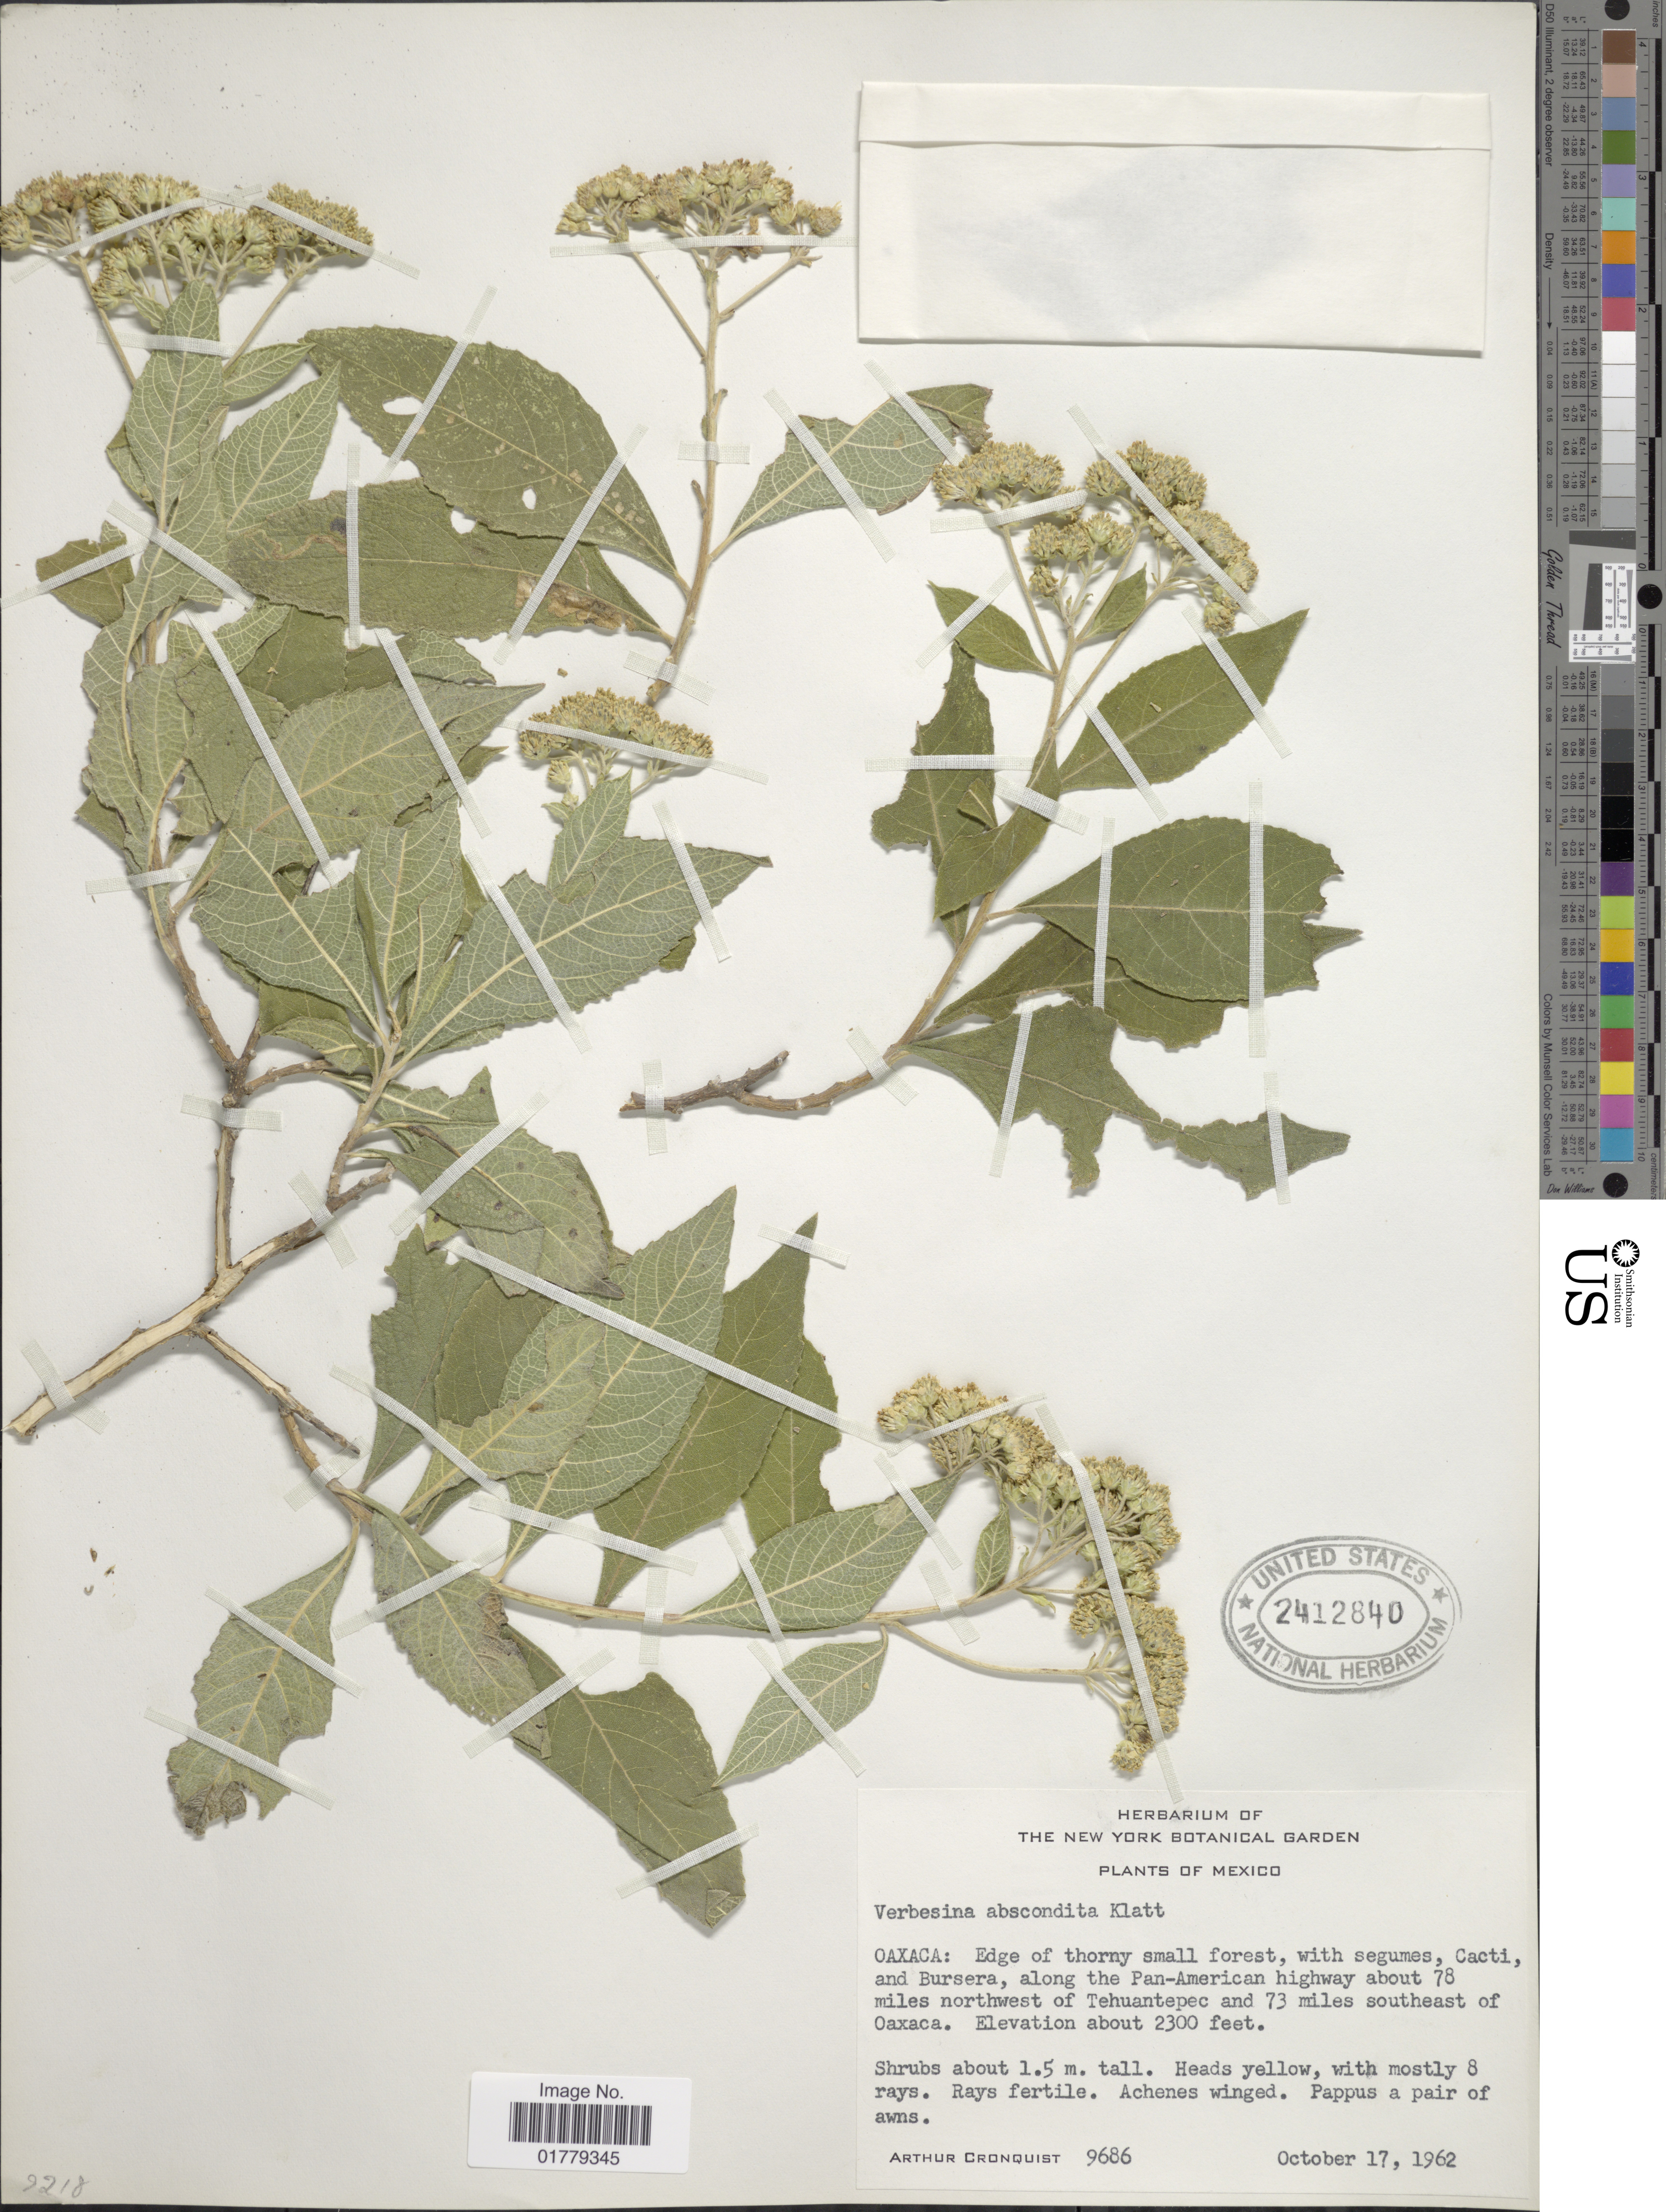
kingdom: Plantae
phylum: Tracheophyta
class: Magnoliopsida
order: Asterales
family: Asteraceae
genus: Verbesina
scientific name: Verbesina abscondita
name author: Klatt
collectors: A. J. Cronquist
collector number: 9686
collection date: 1962-10-17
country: Mexico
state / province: Oaxaca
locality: Oaxaca: Edge of thorny small forest, with segumes, Cacti, and Bursera, along the Pan-American highway about 78 miles northwest of Tehuantepec and 73 miles southeast of Oaxaca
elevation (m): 701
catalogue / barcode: US 2412840